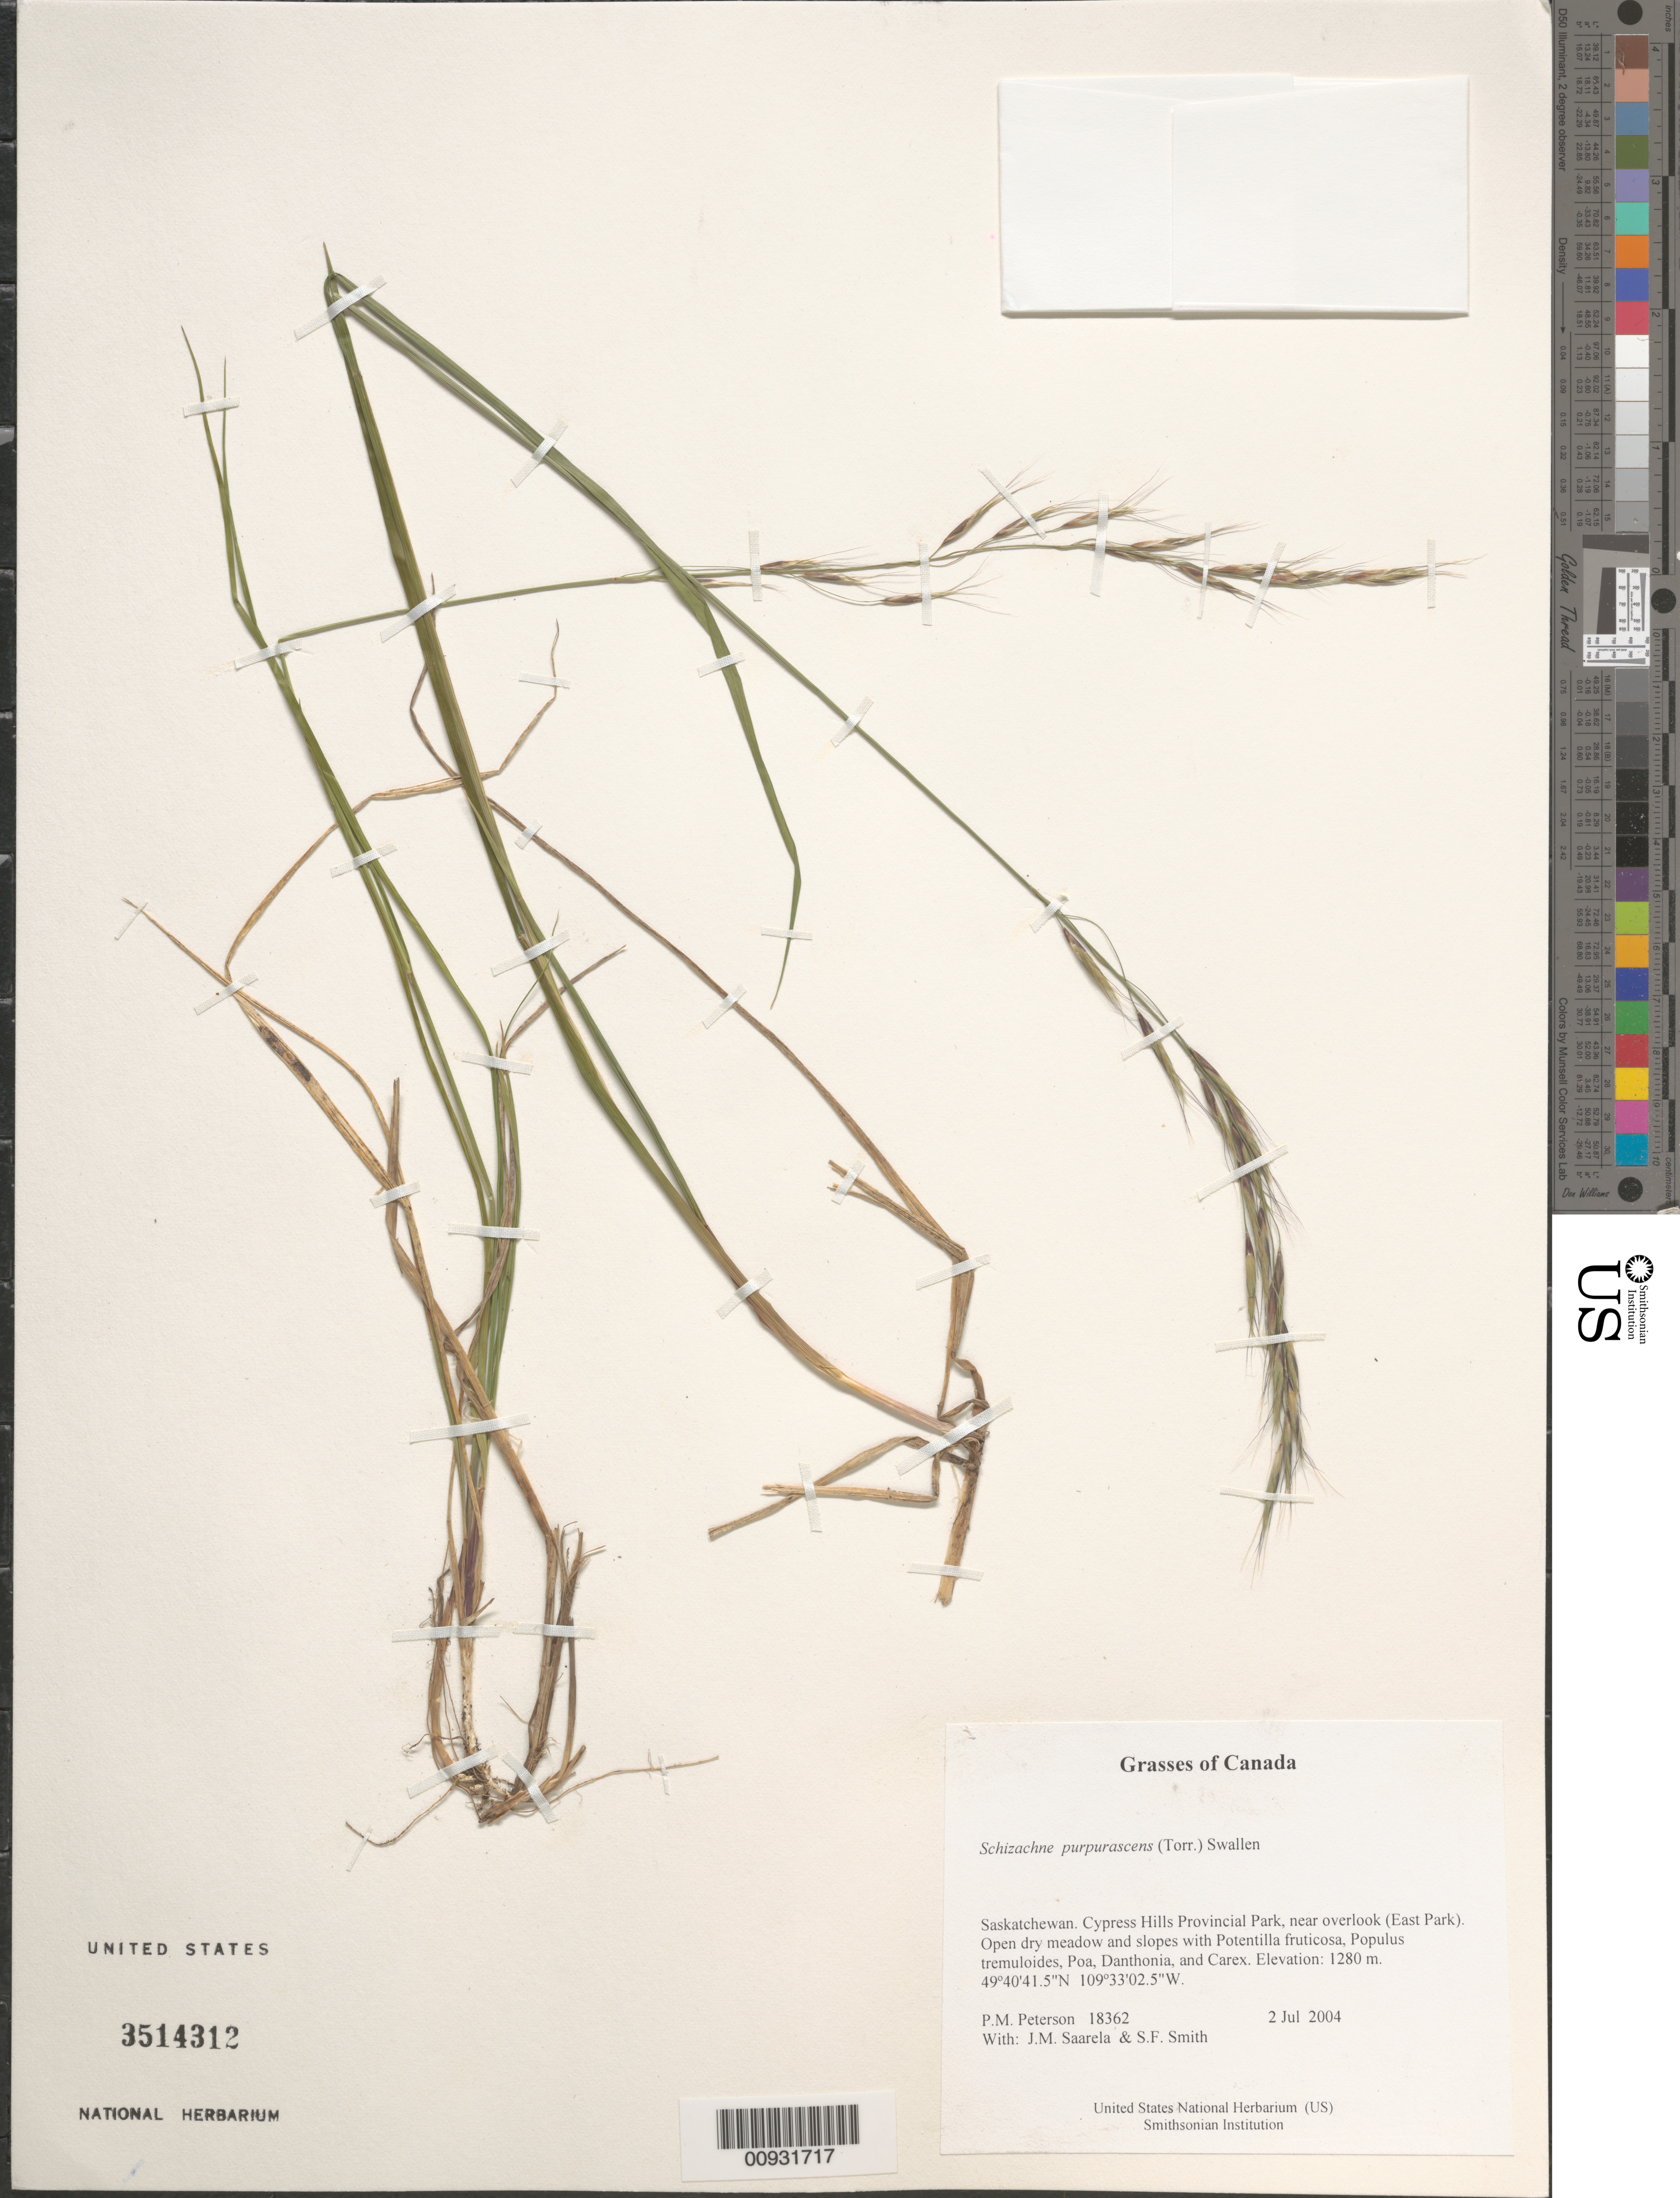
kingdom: Plantae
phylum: Tracheophyta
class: Liliopsida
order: Poales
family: Poaceae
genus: Schizachne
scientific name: Schizachne purpurascens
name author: (Torr.) Swallen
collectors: P. M. Peterson, J. Saarela & S.F. Smith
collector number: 18362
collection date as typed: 02 Jul 2004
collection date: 2004-07-02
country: Canada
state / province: Saskatchewan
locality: Cypress Hills Provincial Park, near overlook (East Park). Open dry meadow and slopes with Potentilla fruticosa, Populus tremuloides, Poa, Danthonia, and Carex.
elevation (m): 1280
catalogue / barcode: US 3514312